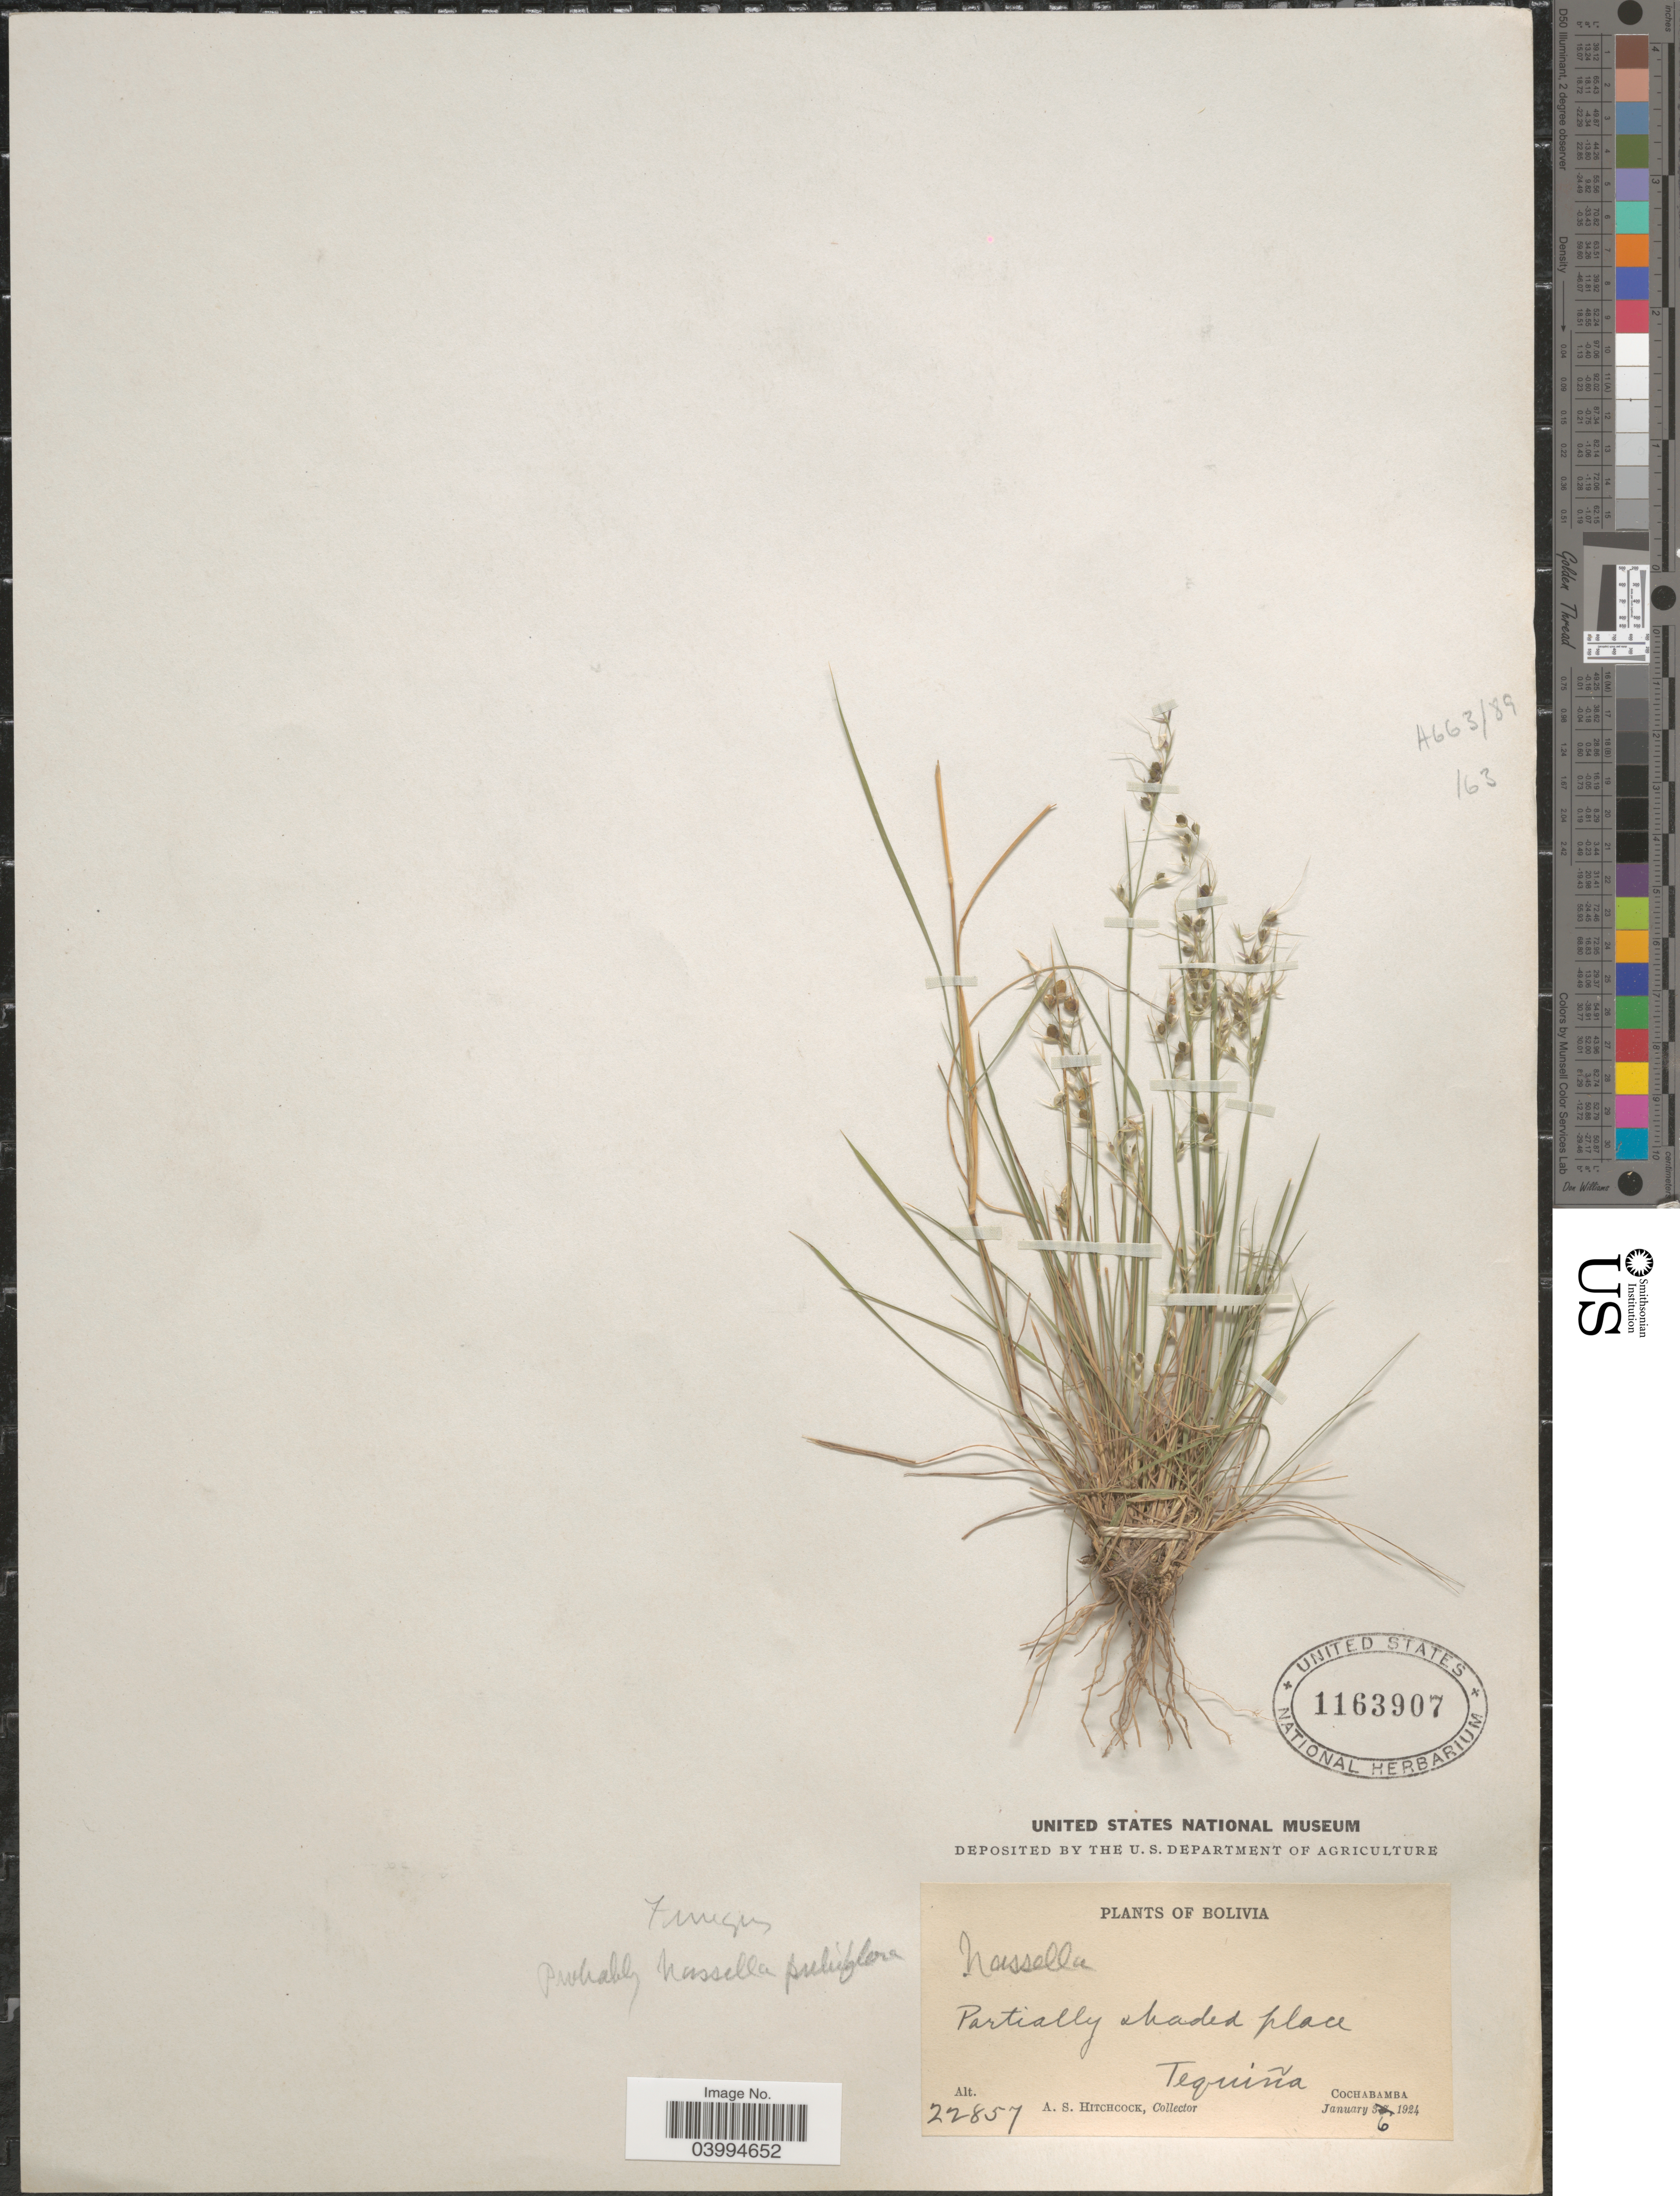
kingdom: Plantae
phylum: Tracheophyta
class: Liliopsida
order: Poales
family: Poaceae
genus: Nassella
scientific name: Nassella pubiflora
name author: (Trin. & Rupr.) É. Desv.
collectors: A. S. Hitchcock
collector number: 22857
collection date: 1924-01-06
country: Bolivia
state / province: Cochabamba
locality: Tequiña.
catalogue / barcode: US 1163907